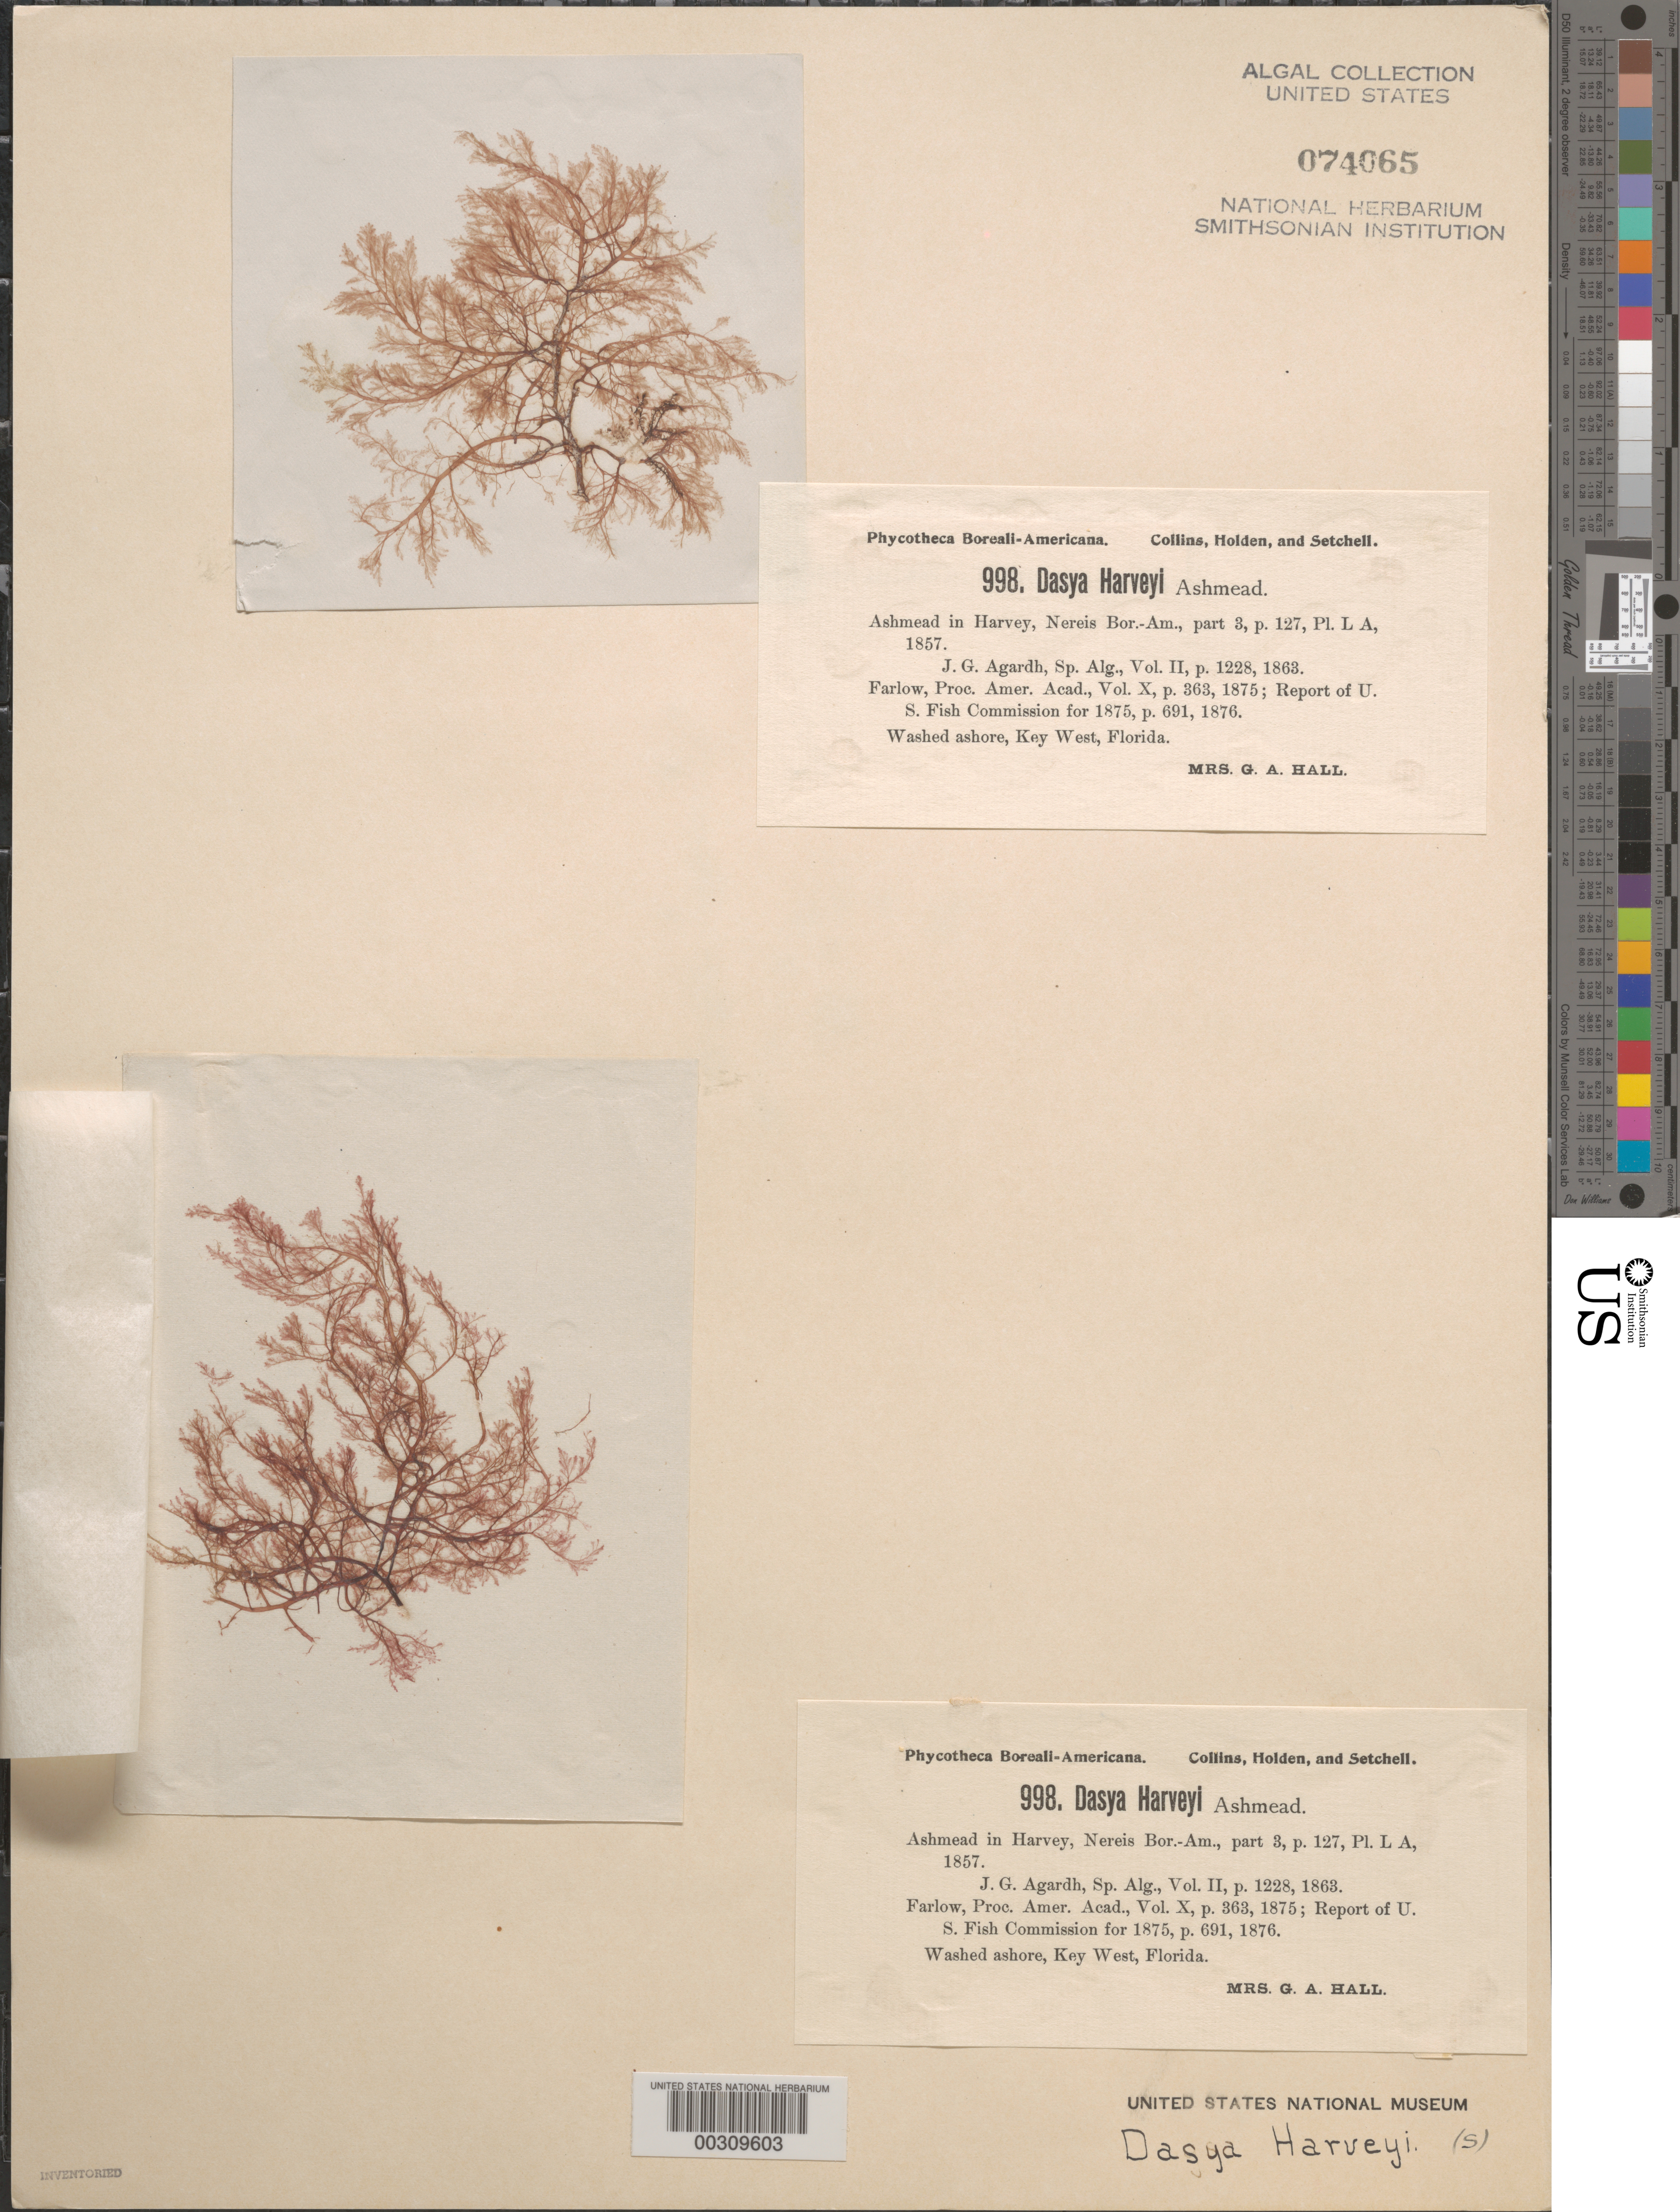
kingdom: Plantae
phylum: Rhodophyta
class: Florideophyceae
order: Ceramiales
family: Dasyaceae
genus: Dasya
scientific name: Dasya harveyi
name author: Ashmead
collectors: Mrs. Hall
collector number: PB-A 998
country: United States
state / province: Florida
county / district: Monroe County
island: Key West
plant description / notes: Collins, Holden & Setchell, Phycotheca Boreali-Americana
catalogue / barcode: US 74065